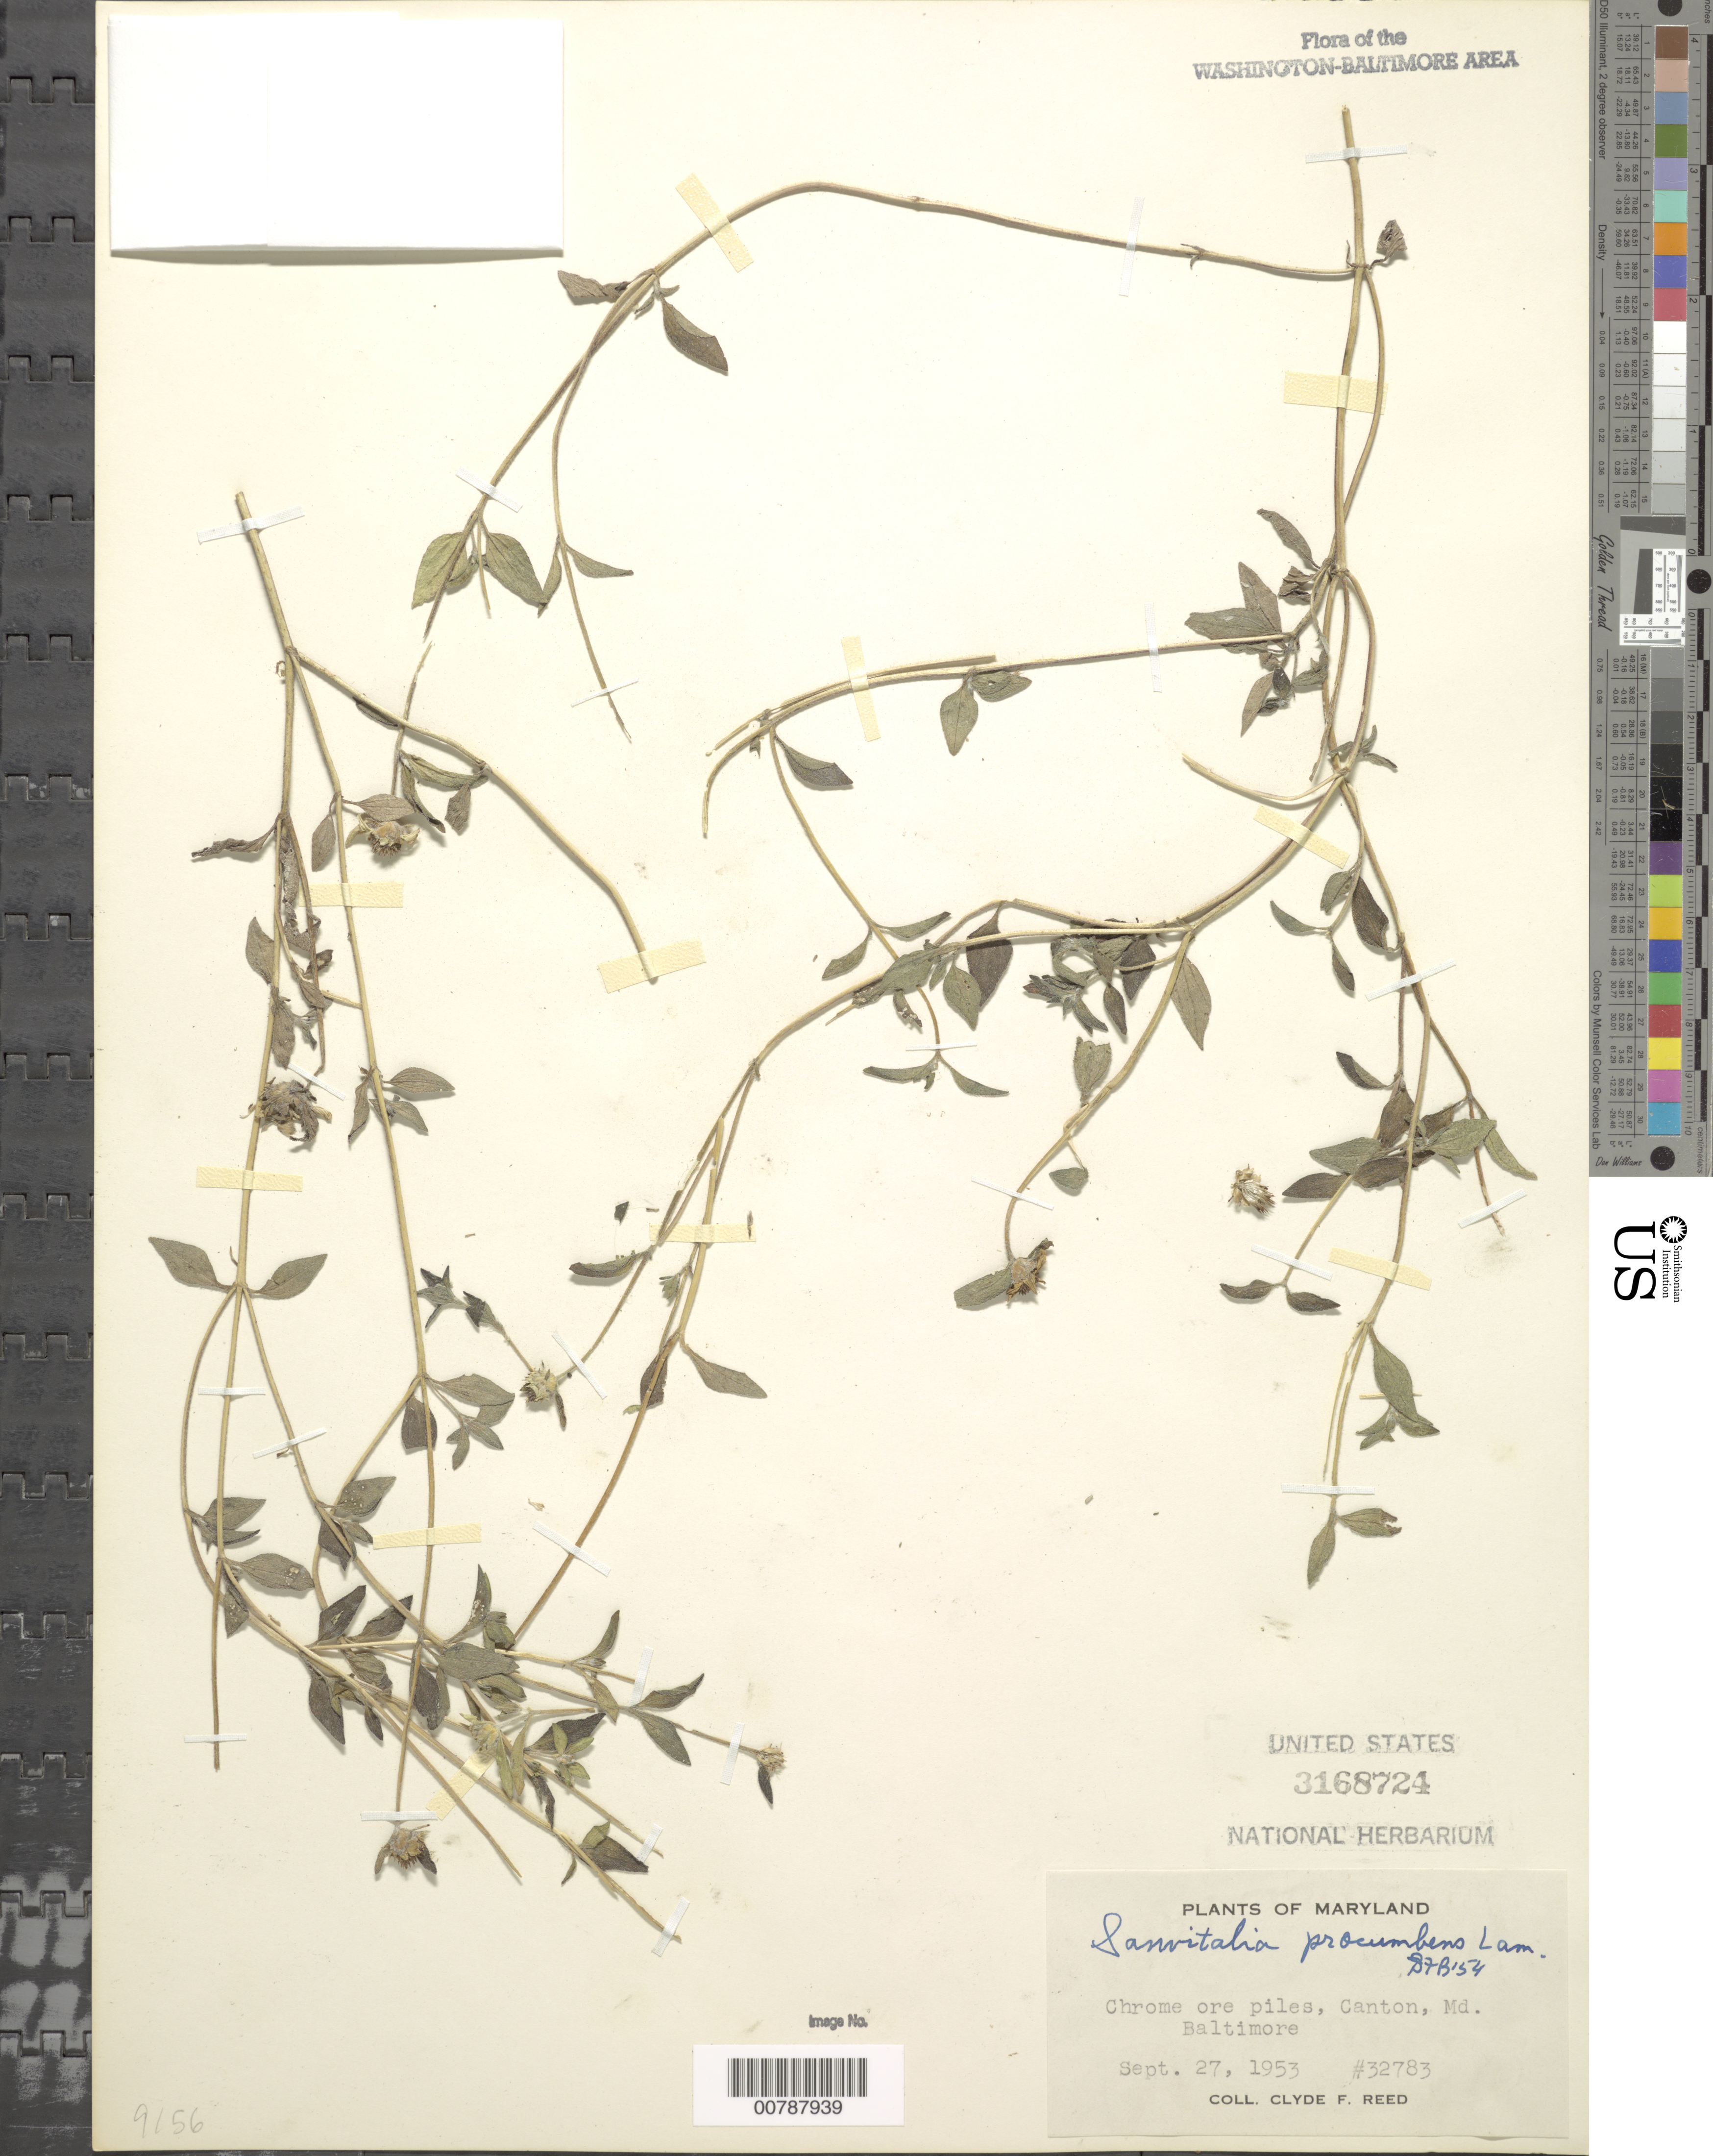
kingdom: Plantae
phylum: Tracheophyta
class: Magnoliopsida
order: Asterales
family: Asteraceae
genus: Sanvitalia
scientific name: Sanvitalia procumbens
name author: Lam.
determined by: Blake, S. F.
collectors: C. F. Reed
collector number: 32783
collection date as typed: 27 Sep 1953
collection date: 1953-09-27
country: United States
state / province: Maryland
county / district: City of Baltimore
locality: Canton, Baltimore, chrome ore piles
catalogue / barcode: US 3168724